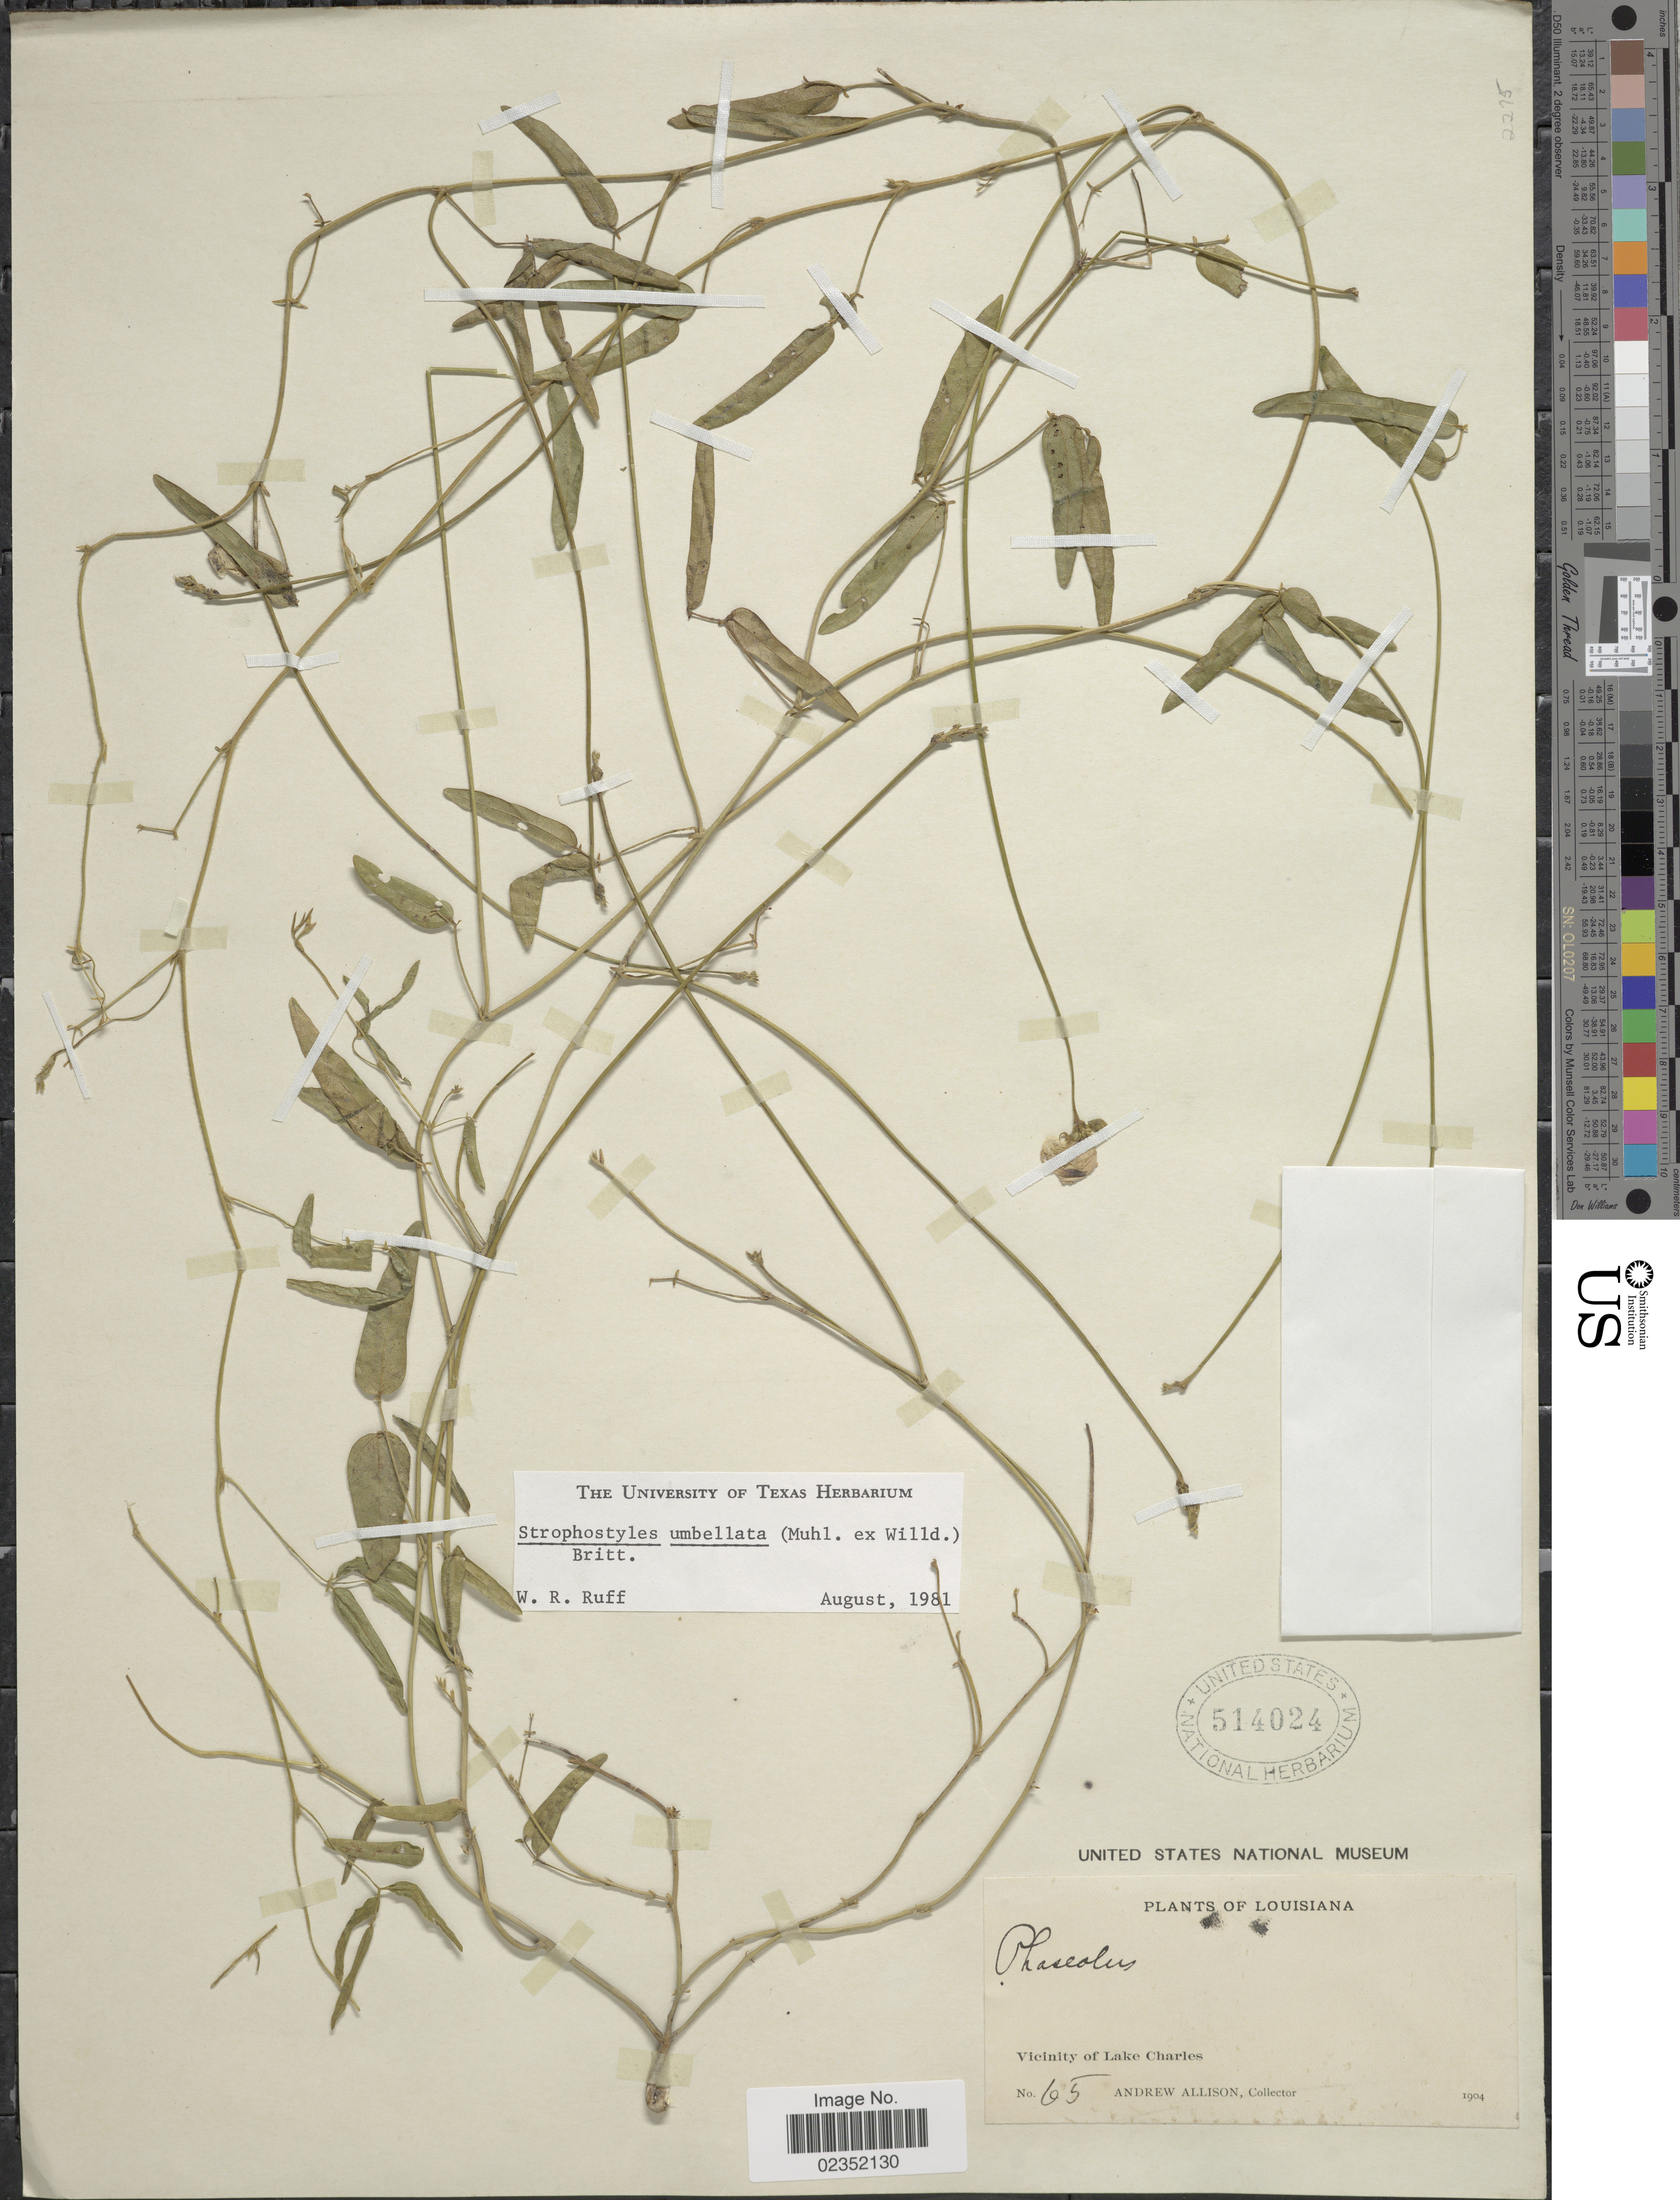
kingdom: Plantae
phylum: Tracheophyta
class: Magnoliopsida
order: Fabales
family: Fabaceae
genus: Strophostyles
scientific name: Strophostyles umbellata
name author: (Muhl. ex Willd.) Britton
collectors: A. Allison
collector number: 65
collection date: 1904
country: United States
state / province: Louisiana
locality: Vicinity of Lake Charles.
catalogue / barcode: US 514024